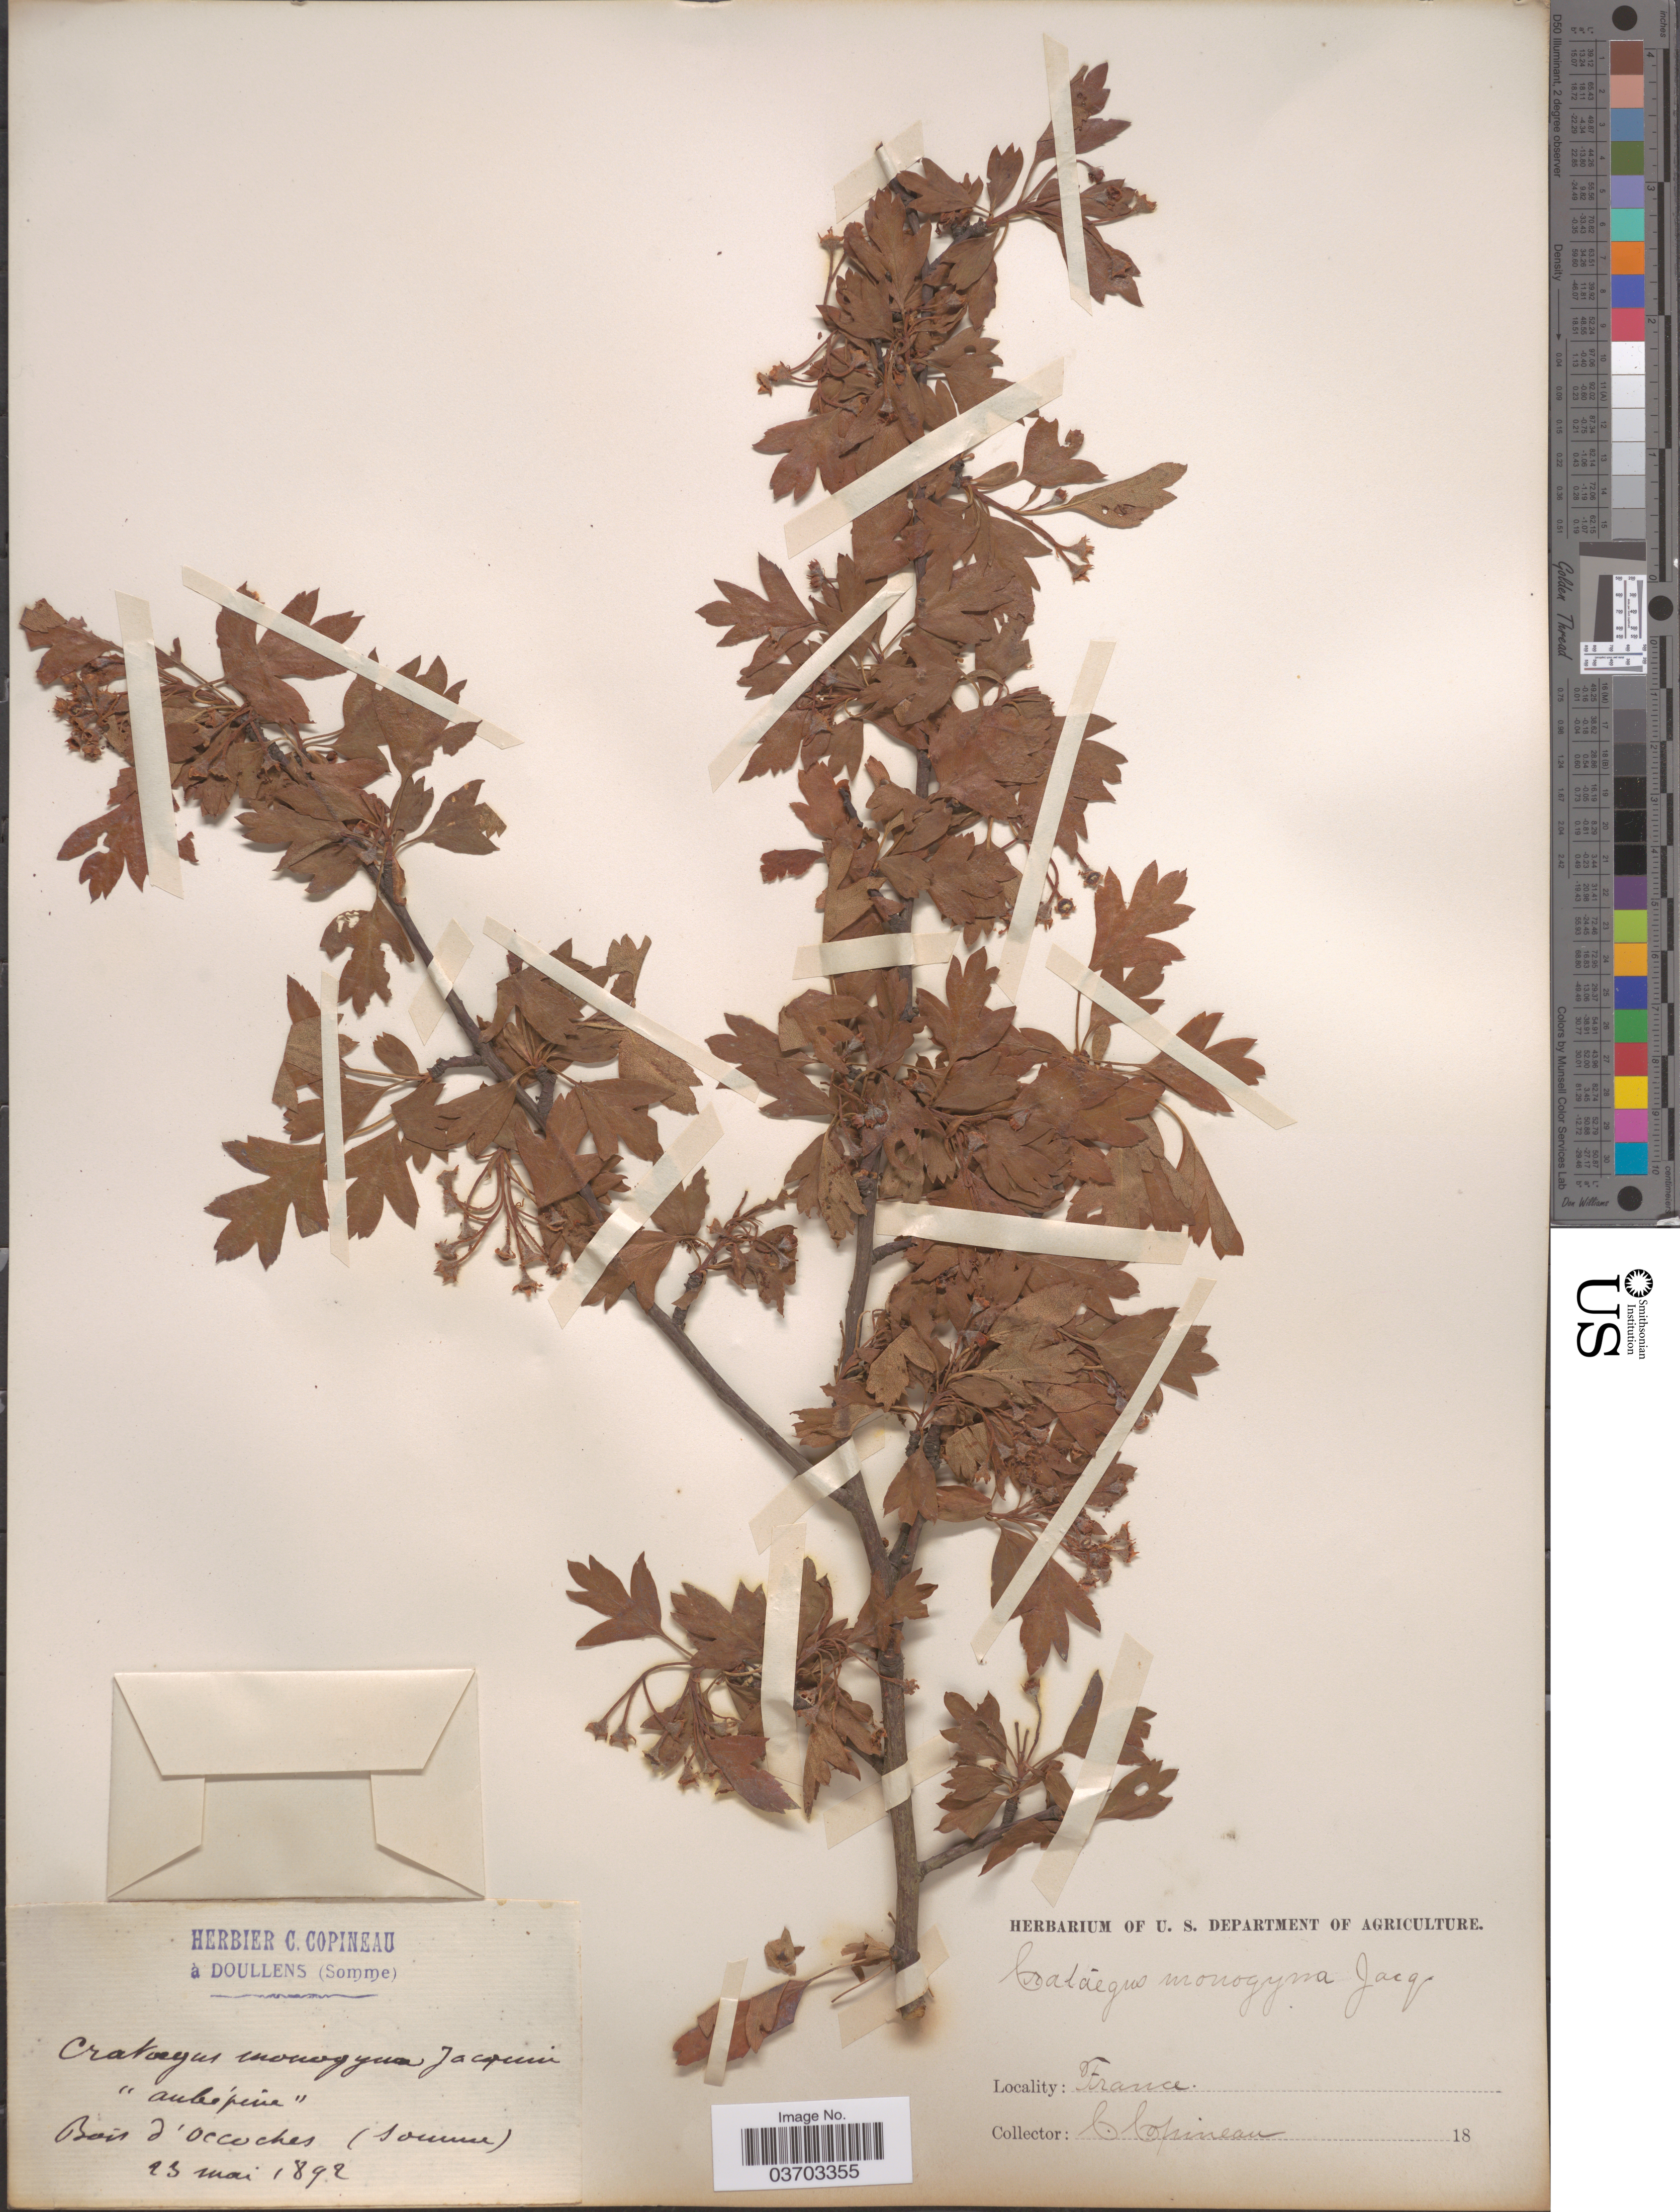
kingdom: Plantae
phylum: Tracheophyta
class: Magnoliopsida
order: Rosales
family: Rosaceae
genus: Crataegus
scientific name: Crataegus monogyna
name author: Lindin.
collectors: C. Copineau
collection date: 1892-05-23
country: France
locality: Bois d'Occoches (Somme).